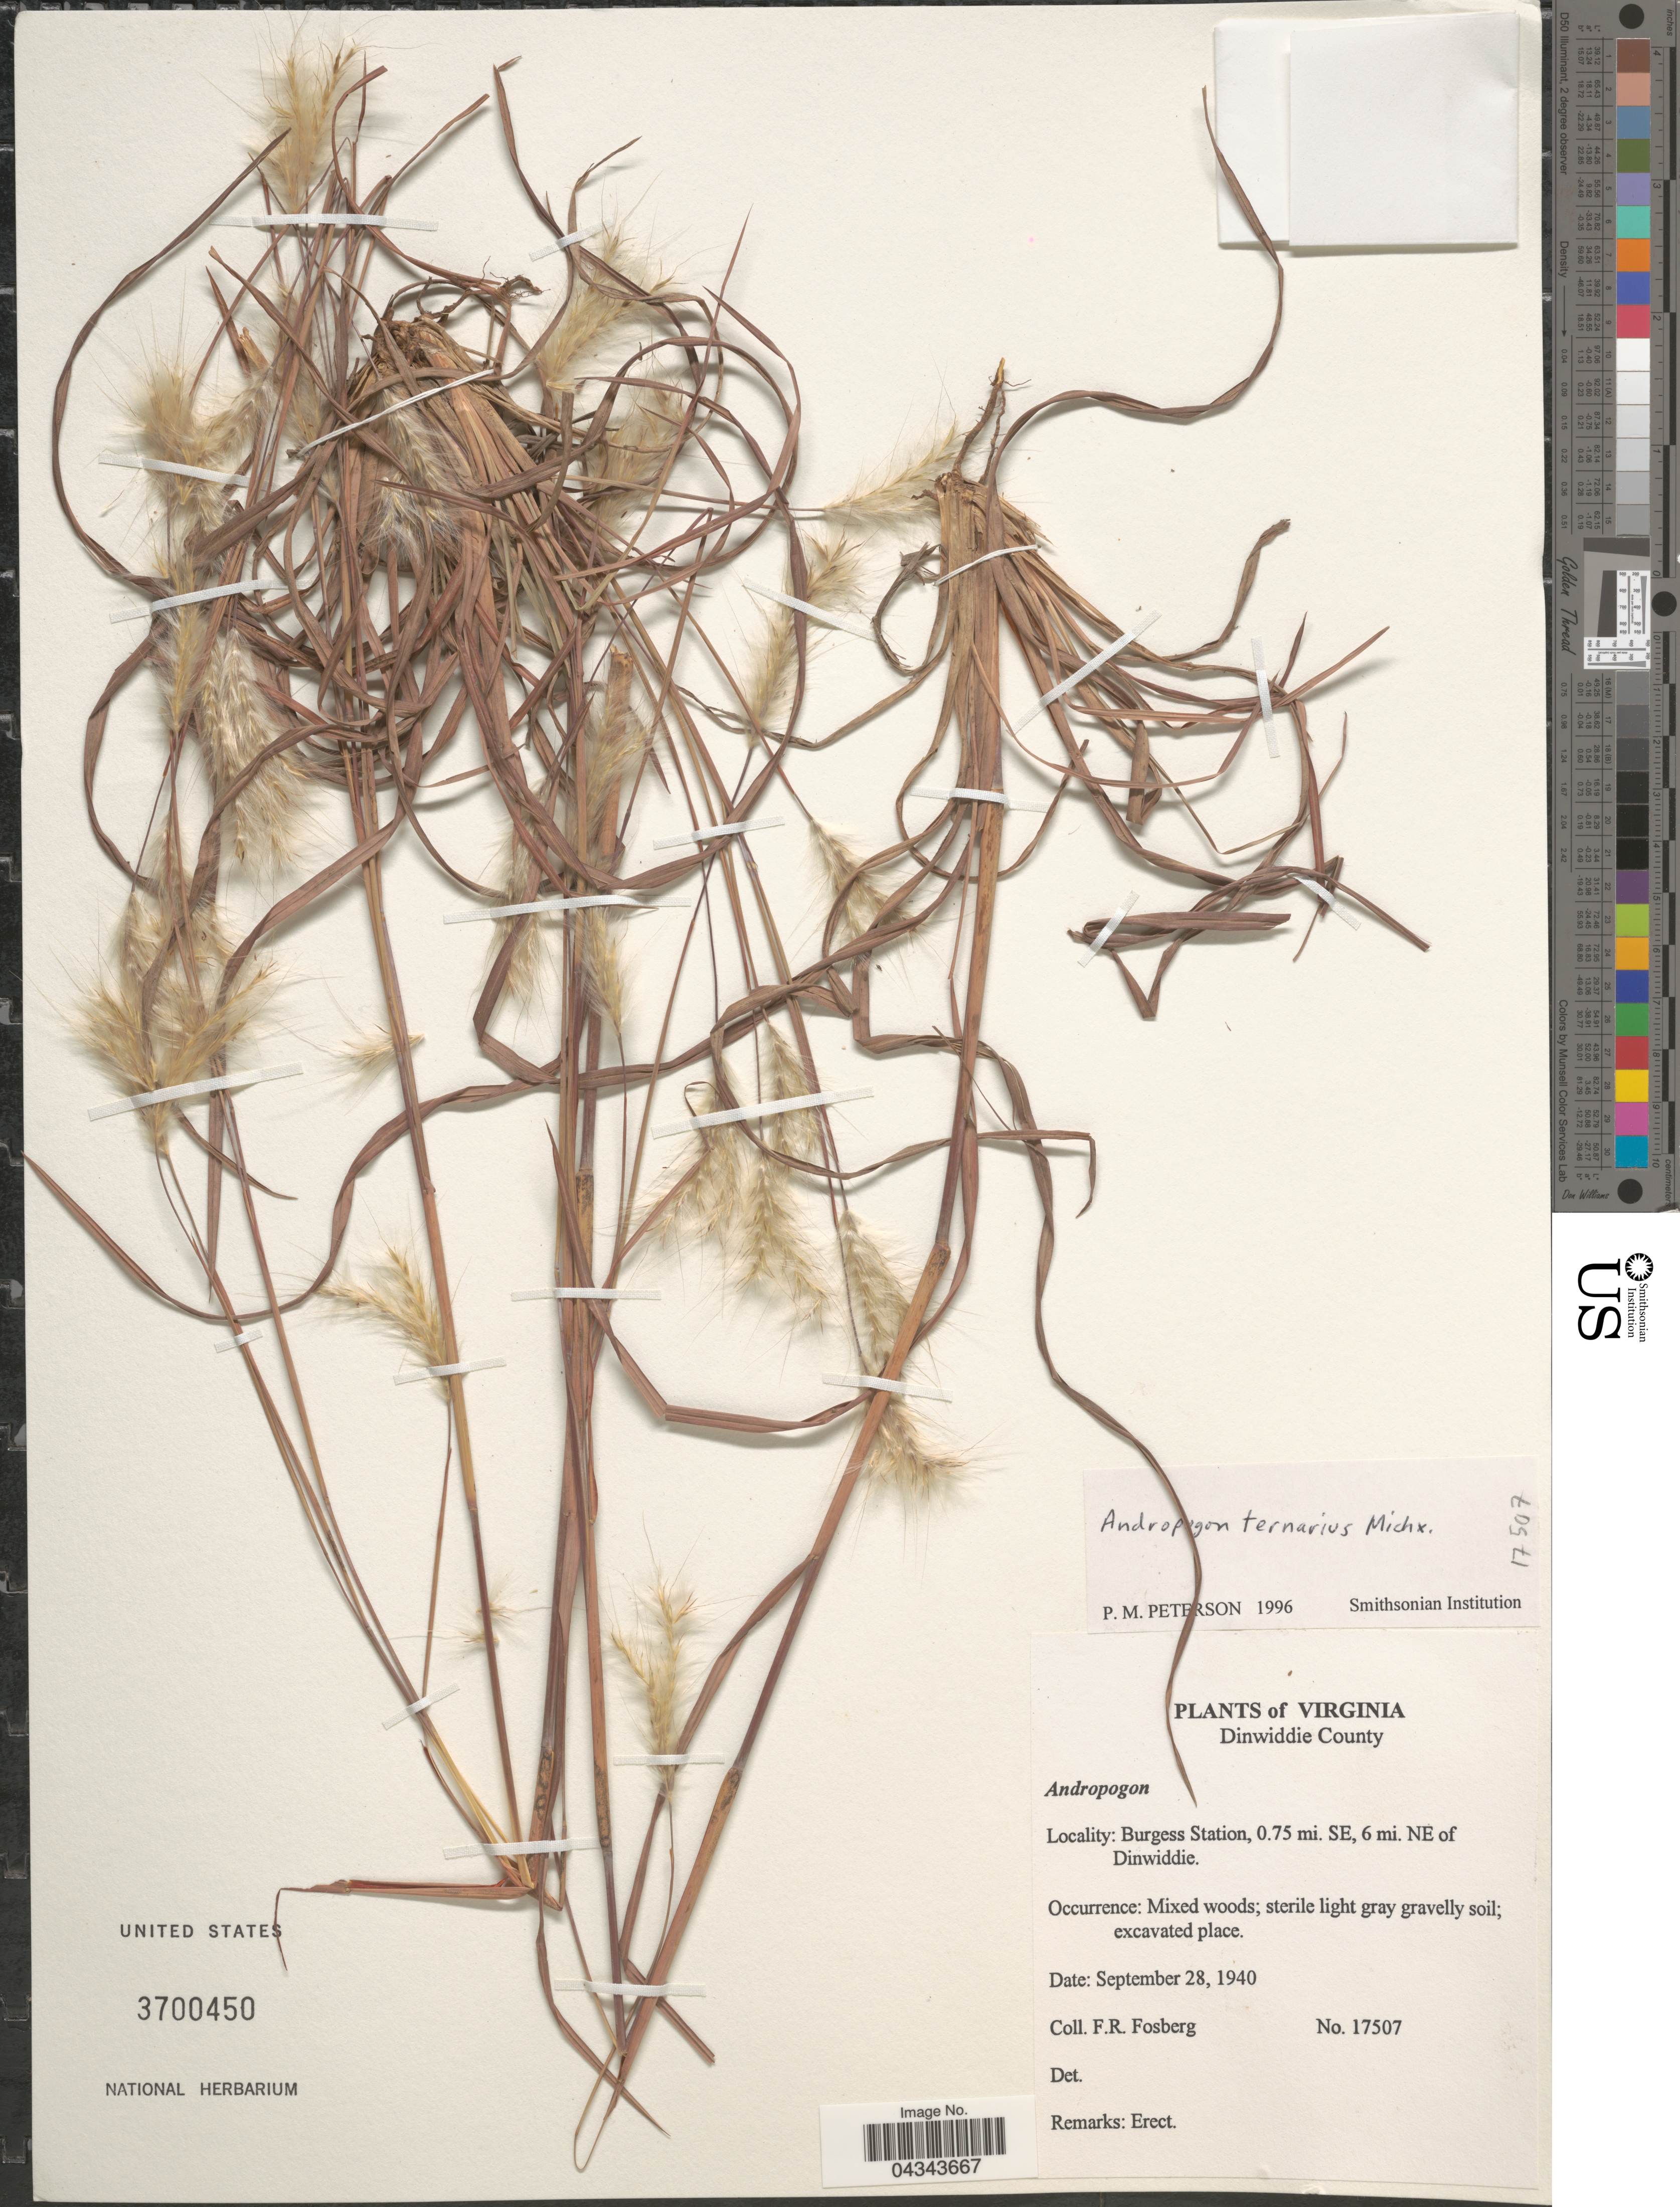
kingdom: Plantae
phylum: Tracheophyta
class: Liliopsida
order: Poales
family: Poaceae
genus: Andropogon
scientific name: Andropogon ternarius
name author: Michx.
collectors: F. R. Fosberg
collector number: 17507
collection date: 1940-09-28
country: United States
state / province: Virginia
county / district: Dinwiddie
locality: Dinwiddie County. Burgess Station, 0.75 mi. SE, 6 mi. NE of Dinwiddie.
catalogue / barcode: US 3700450